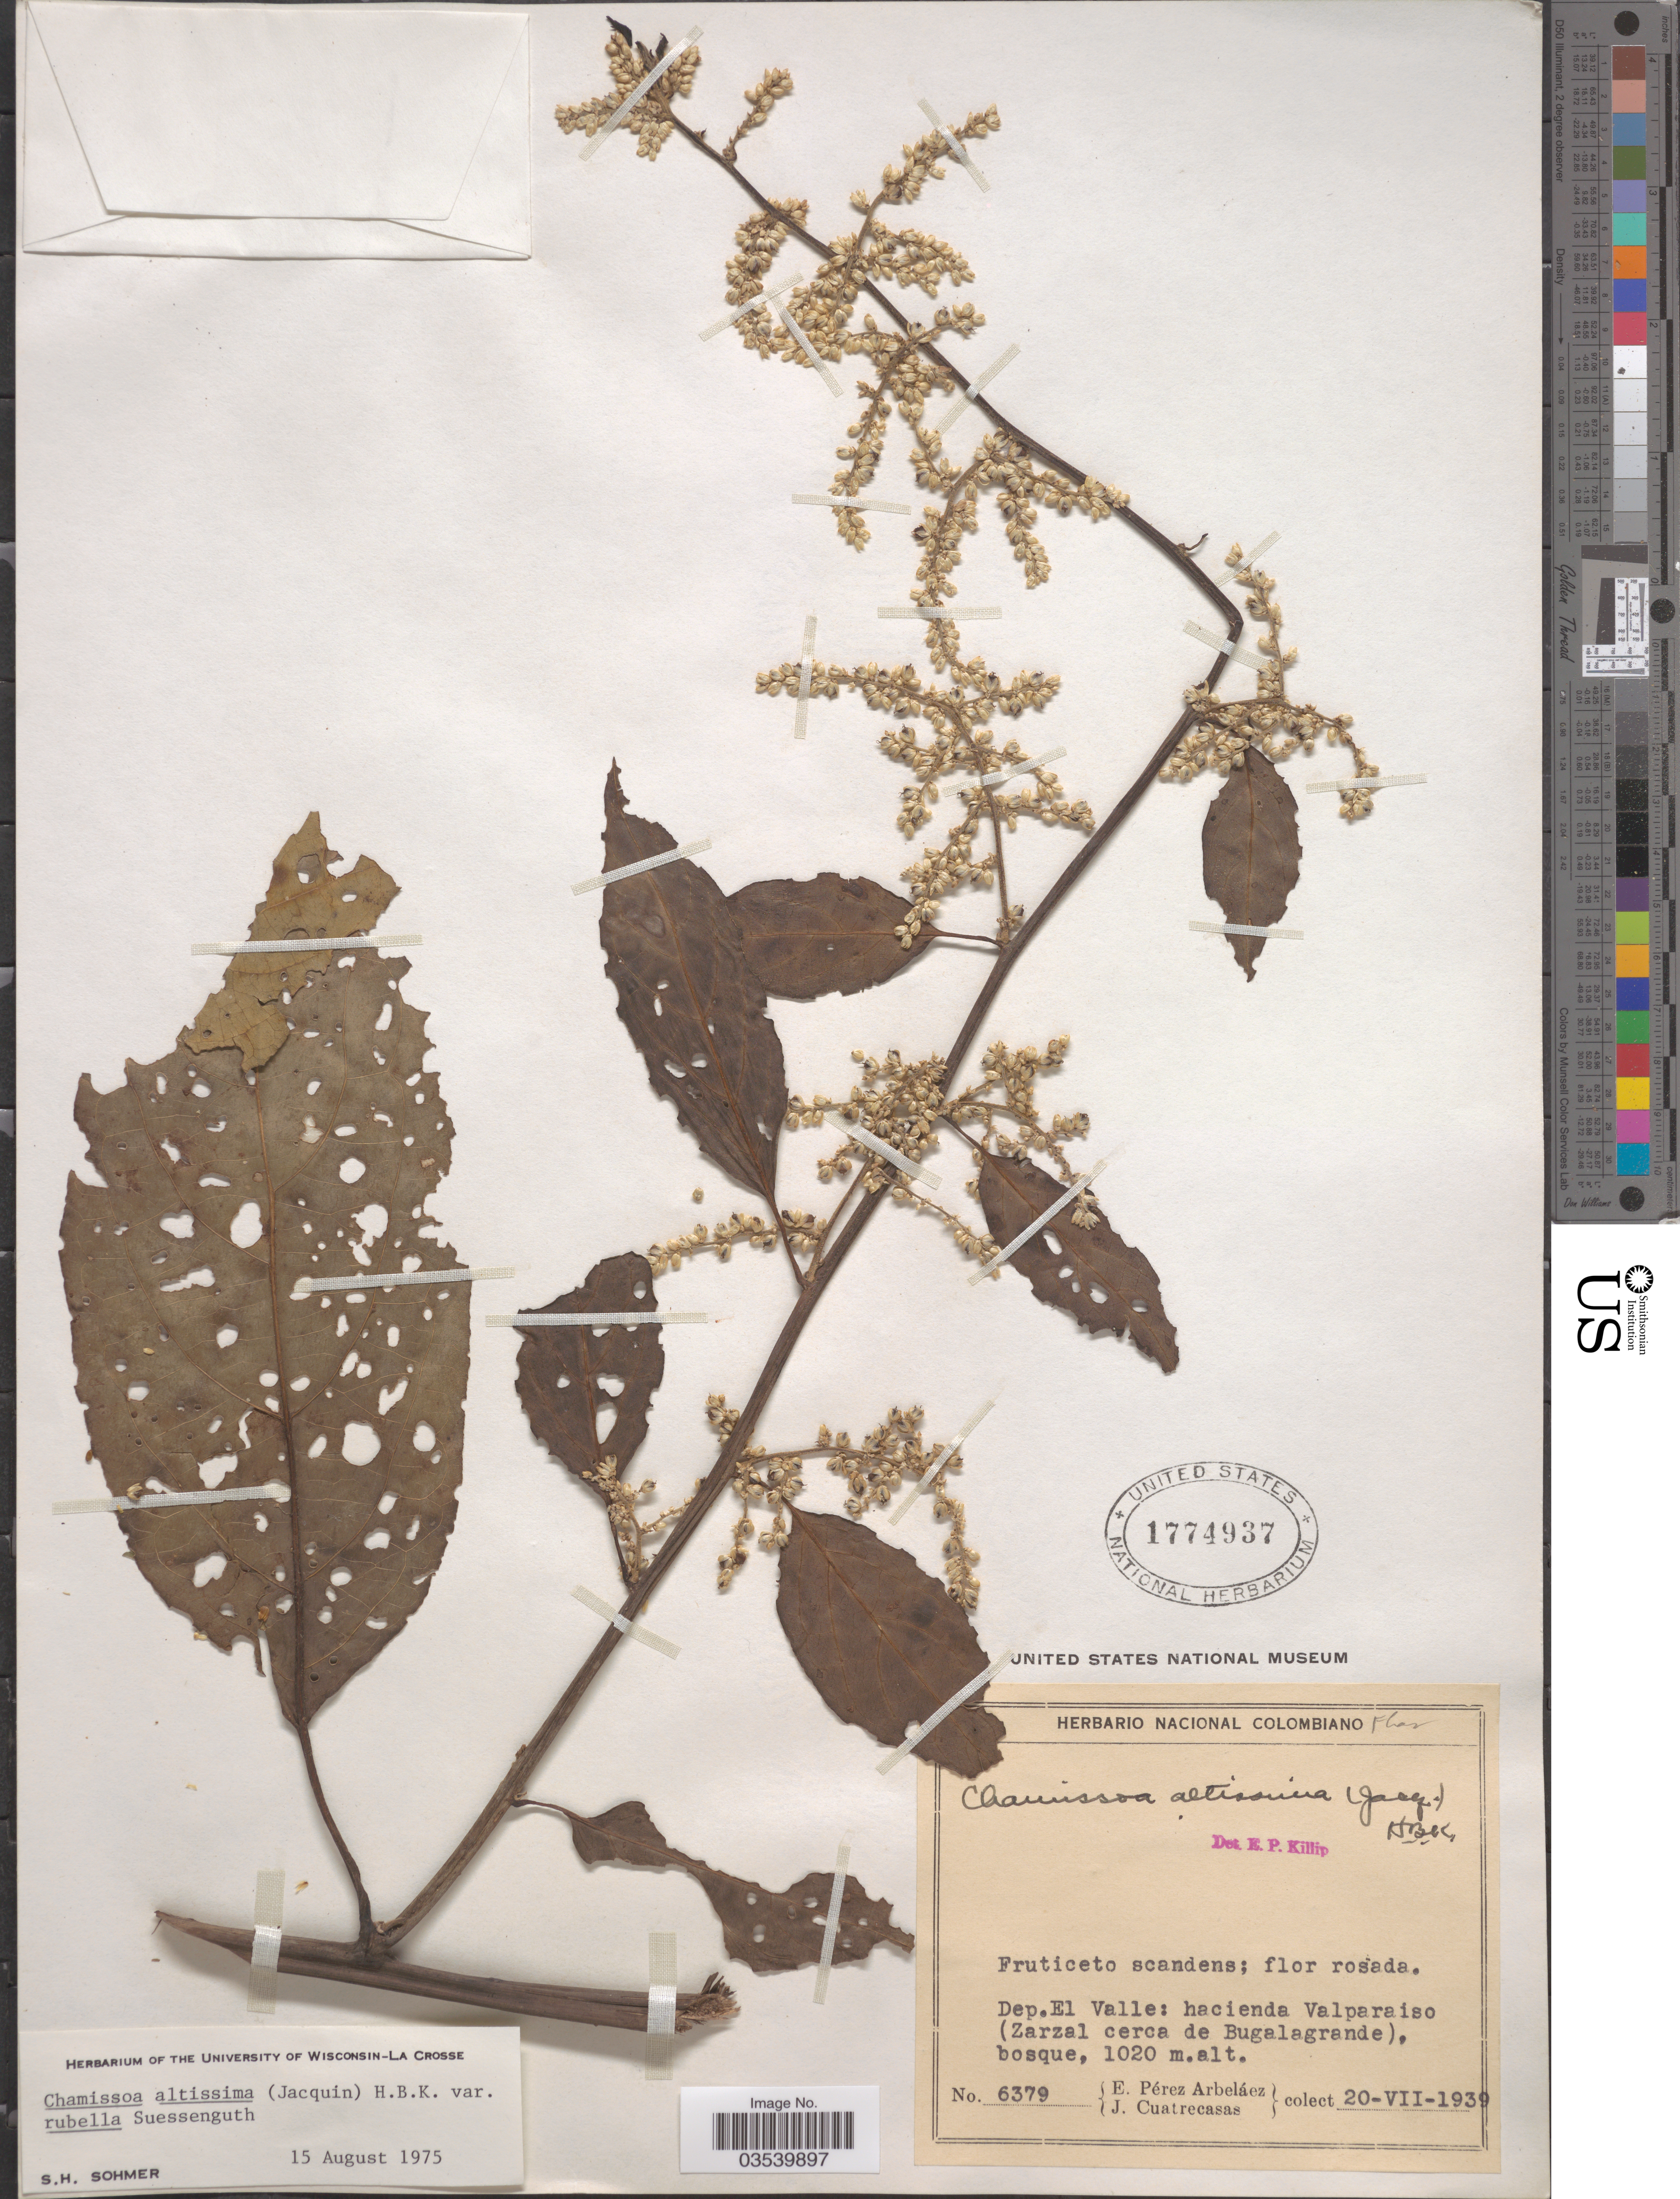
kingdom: Plantae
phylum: Tracheophyta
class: Magnoliopsida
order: Caryophyllales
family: Amaranthaceae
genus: Chamissoa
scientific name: Chamissoa altissima var. rubella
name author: Suess.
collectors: E. Pérez Arbeláez & J. Cuatrecasas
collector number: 6379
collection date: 1939-07-20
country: Colombia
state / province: Valle del Cauca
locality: Dep. El Valle: hacienda Valparaiso (Zarzal cerca de Bugalagrande).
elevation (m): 1020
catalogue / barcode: US 1774937